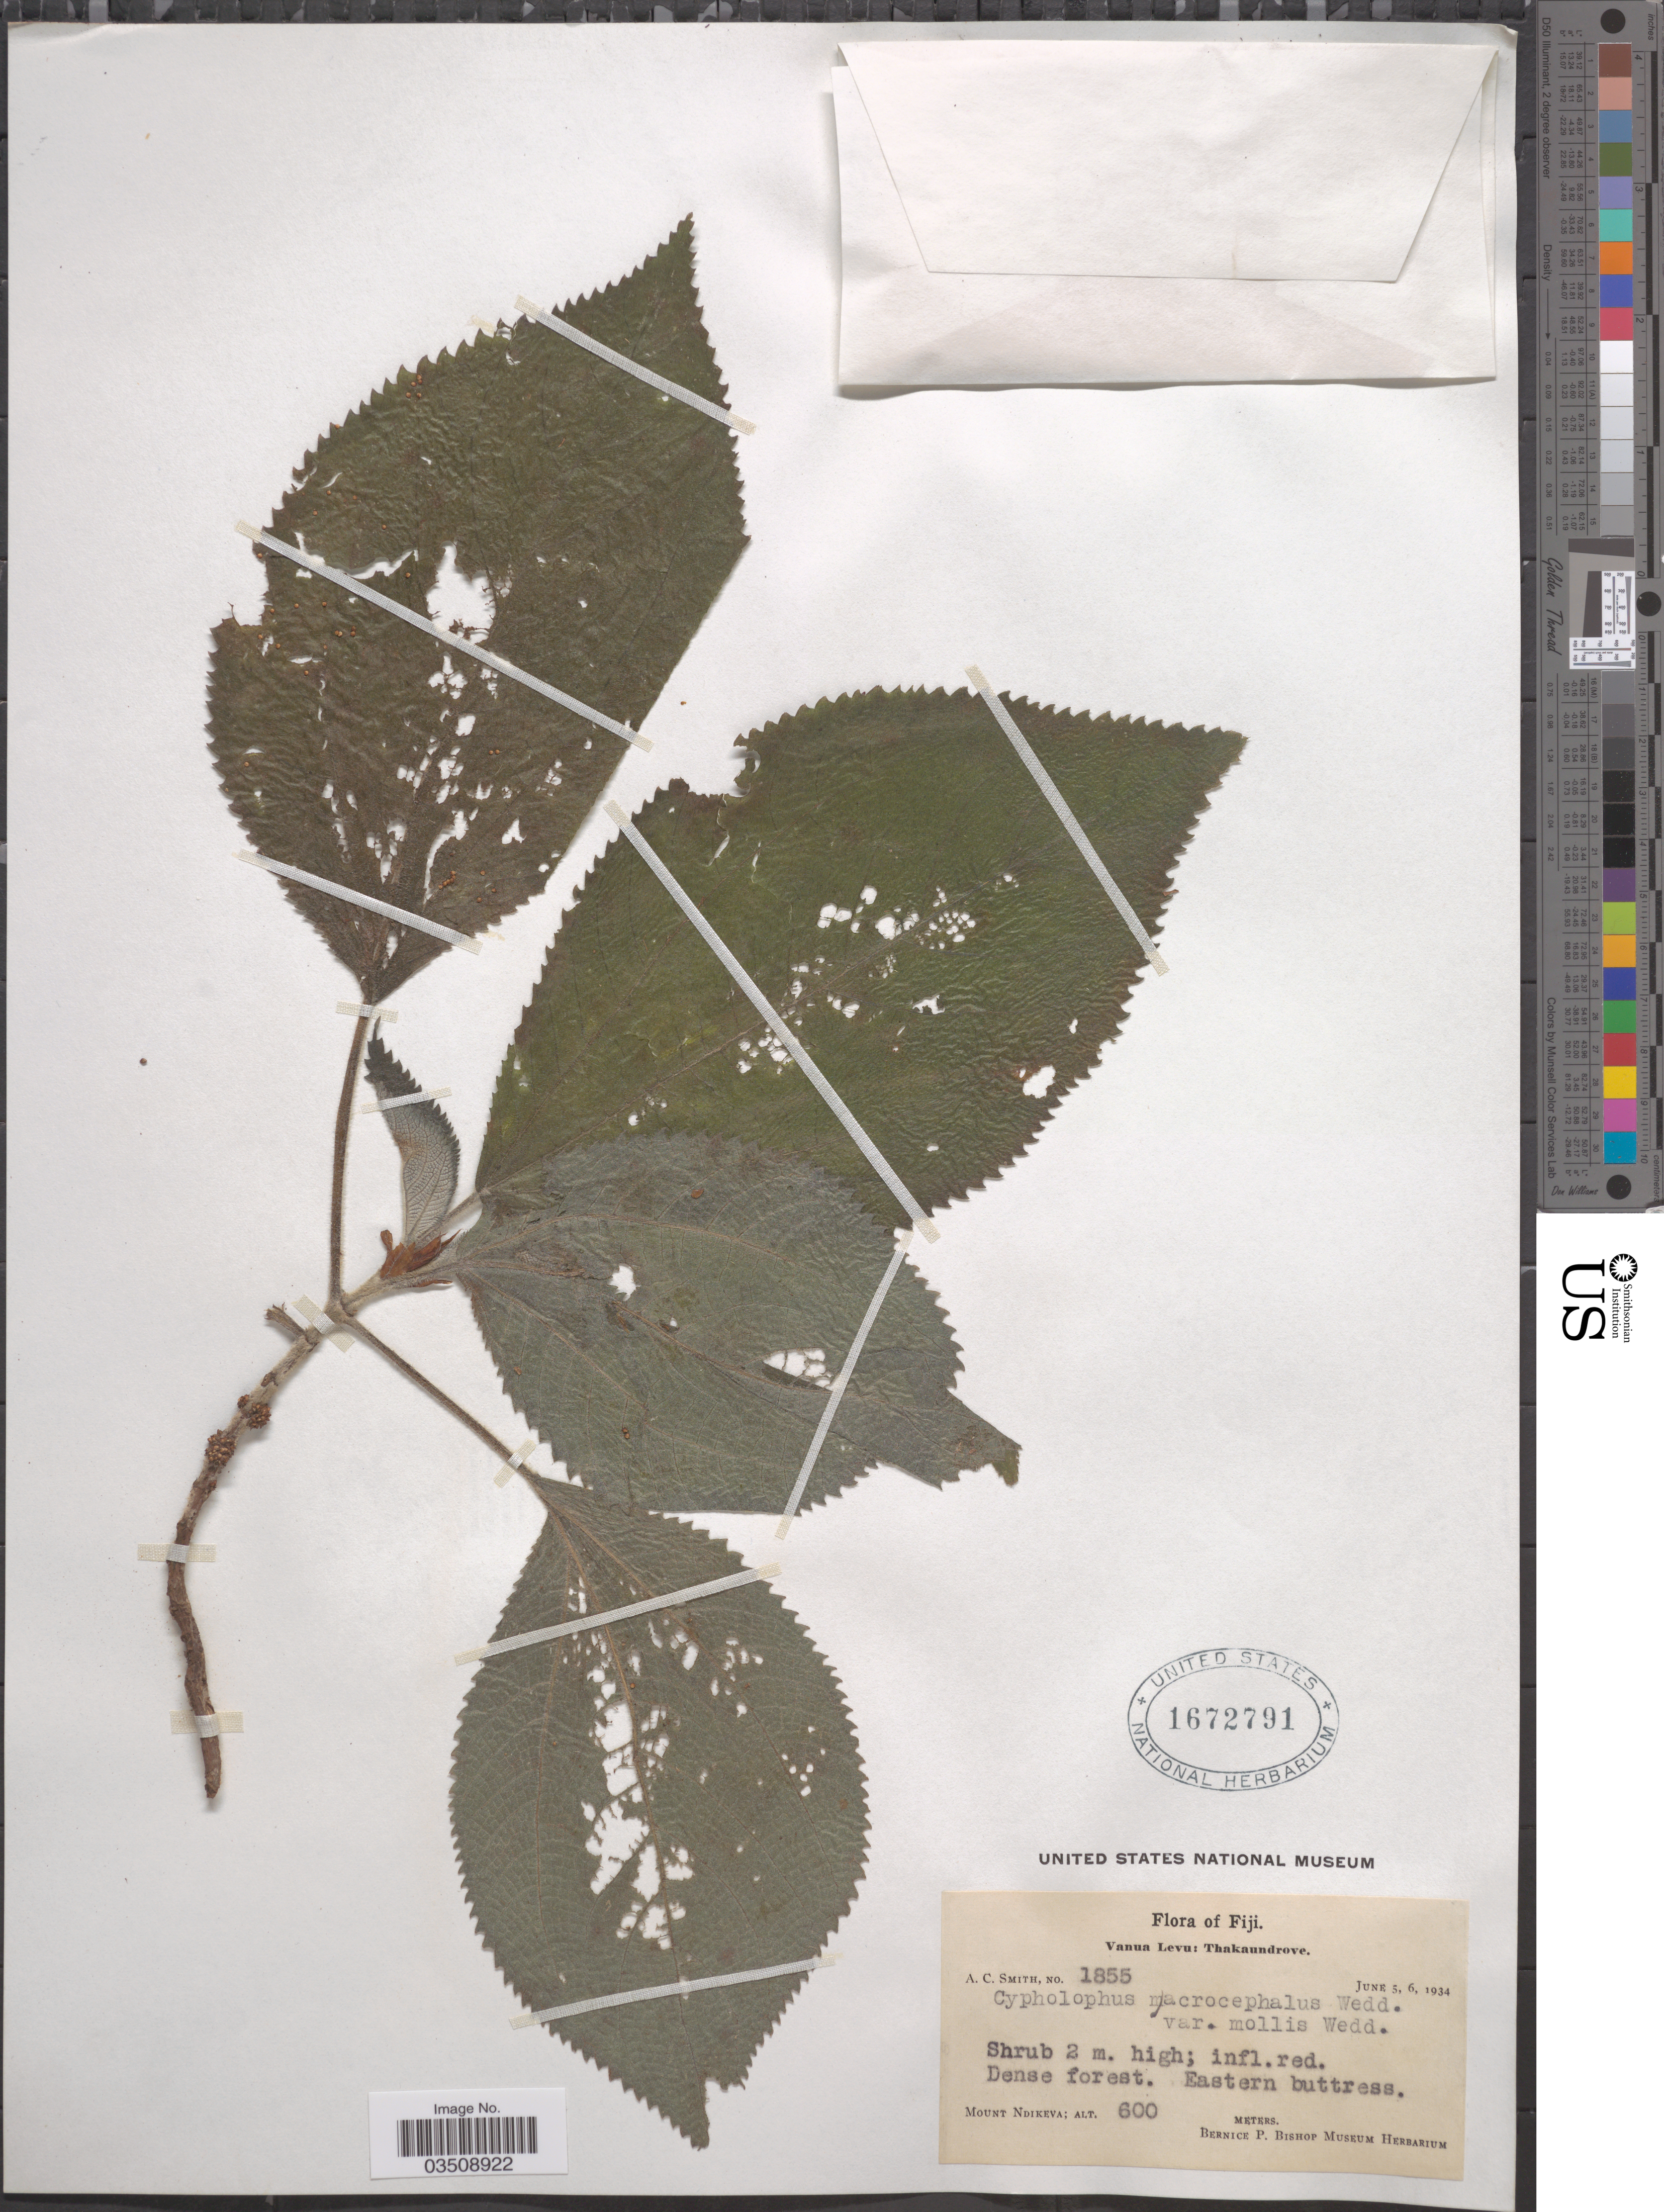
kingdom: Plantae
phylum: Tracheophyta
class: Magnoliopsida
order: Rosales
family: Urticaceae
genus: Cypholophus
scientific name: Cypholophus macrocephalus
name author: Wedd.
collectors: A. C. Smith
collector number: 1855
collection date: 1934-06-05/1934-06-06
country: Fiji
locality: Vanua Levu: Thakaundrove. Mount Ndikeva.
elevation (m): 600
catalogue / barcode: US 1672791